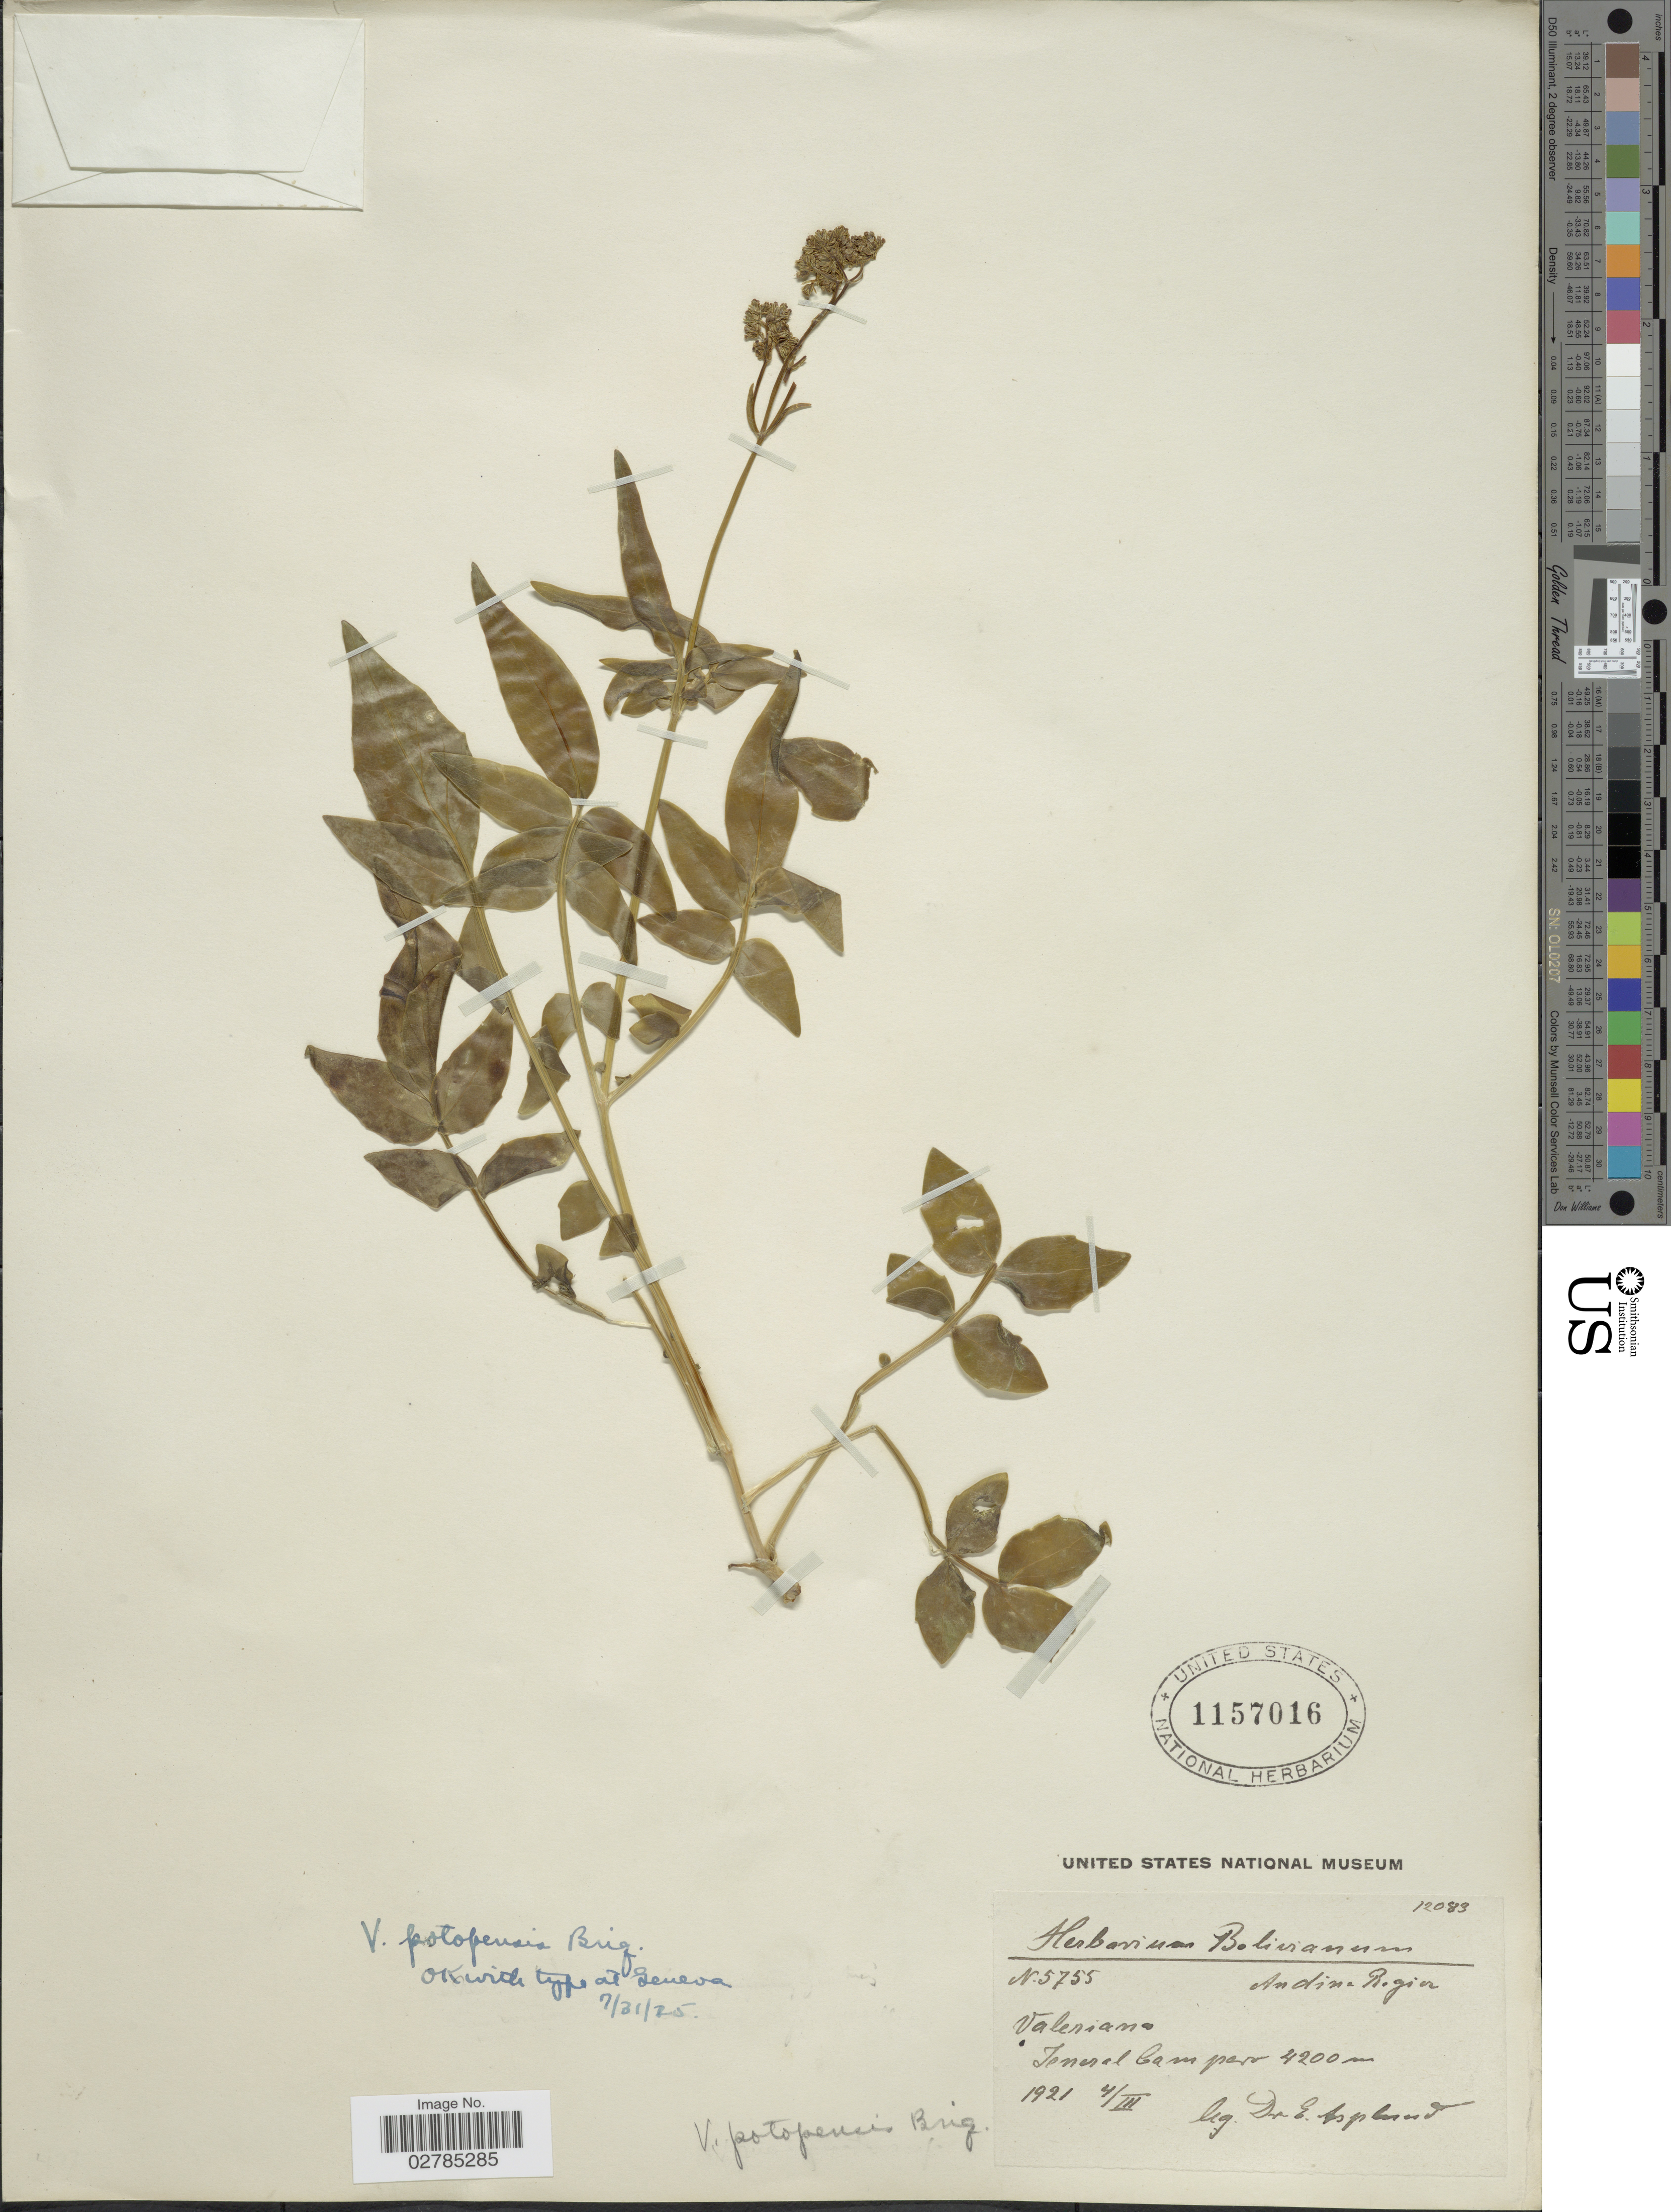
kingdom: Plantae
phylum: Tracheophyta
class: Magnoliopsida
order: Dipsacales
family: Caprifoliaceae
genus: Valeriana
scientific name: Valeriana potopensis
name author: Briq.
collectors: E. Asplund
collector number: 5755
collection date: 1921-03-04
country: Bolivia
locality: General Campero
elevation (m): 4200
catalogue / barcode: US 1157016